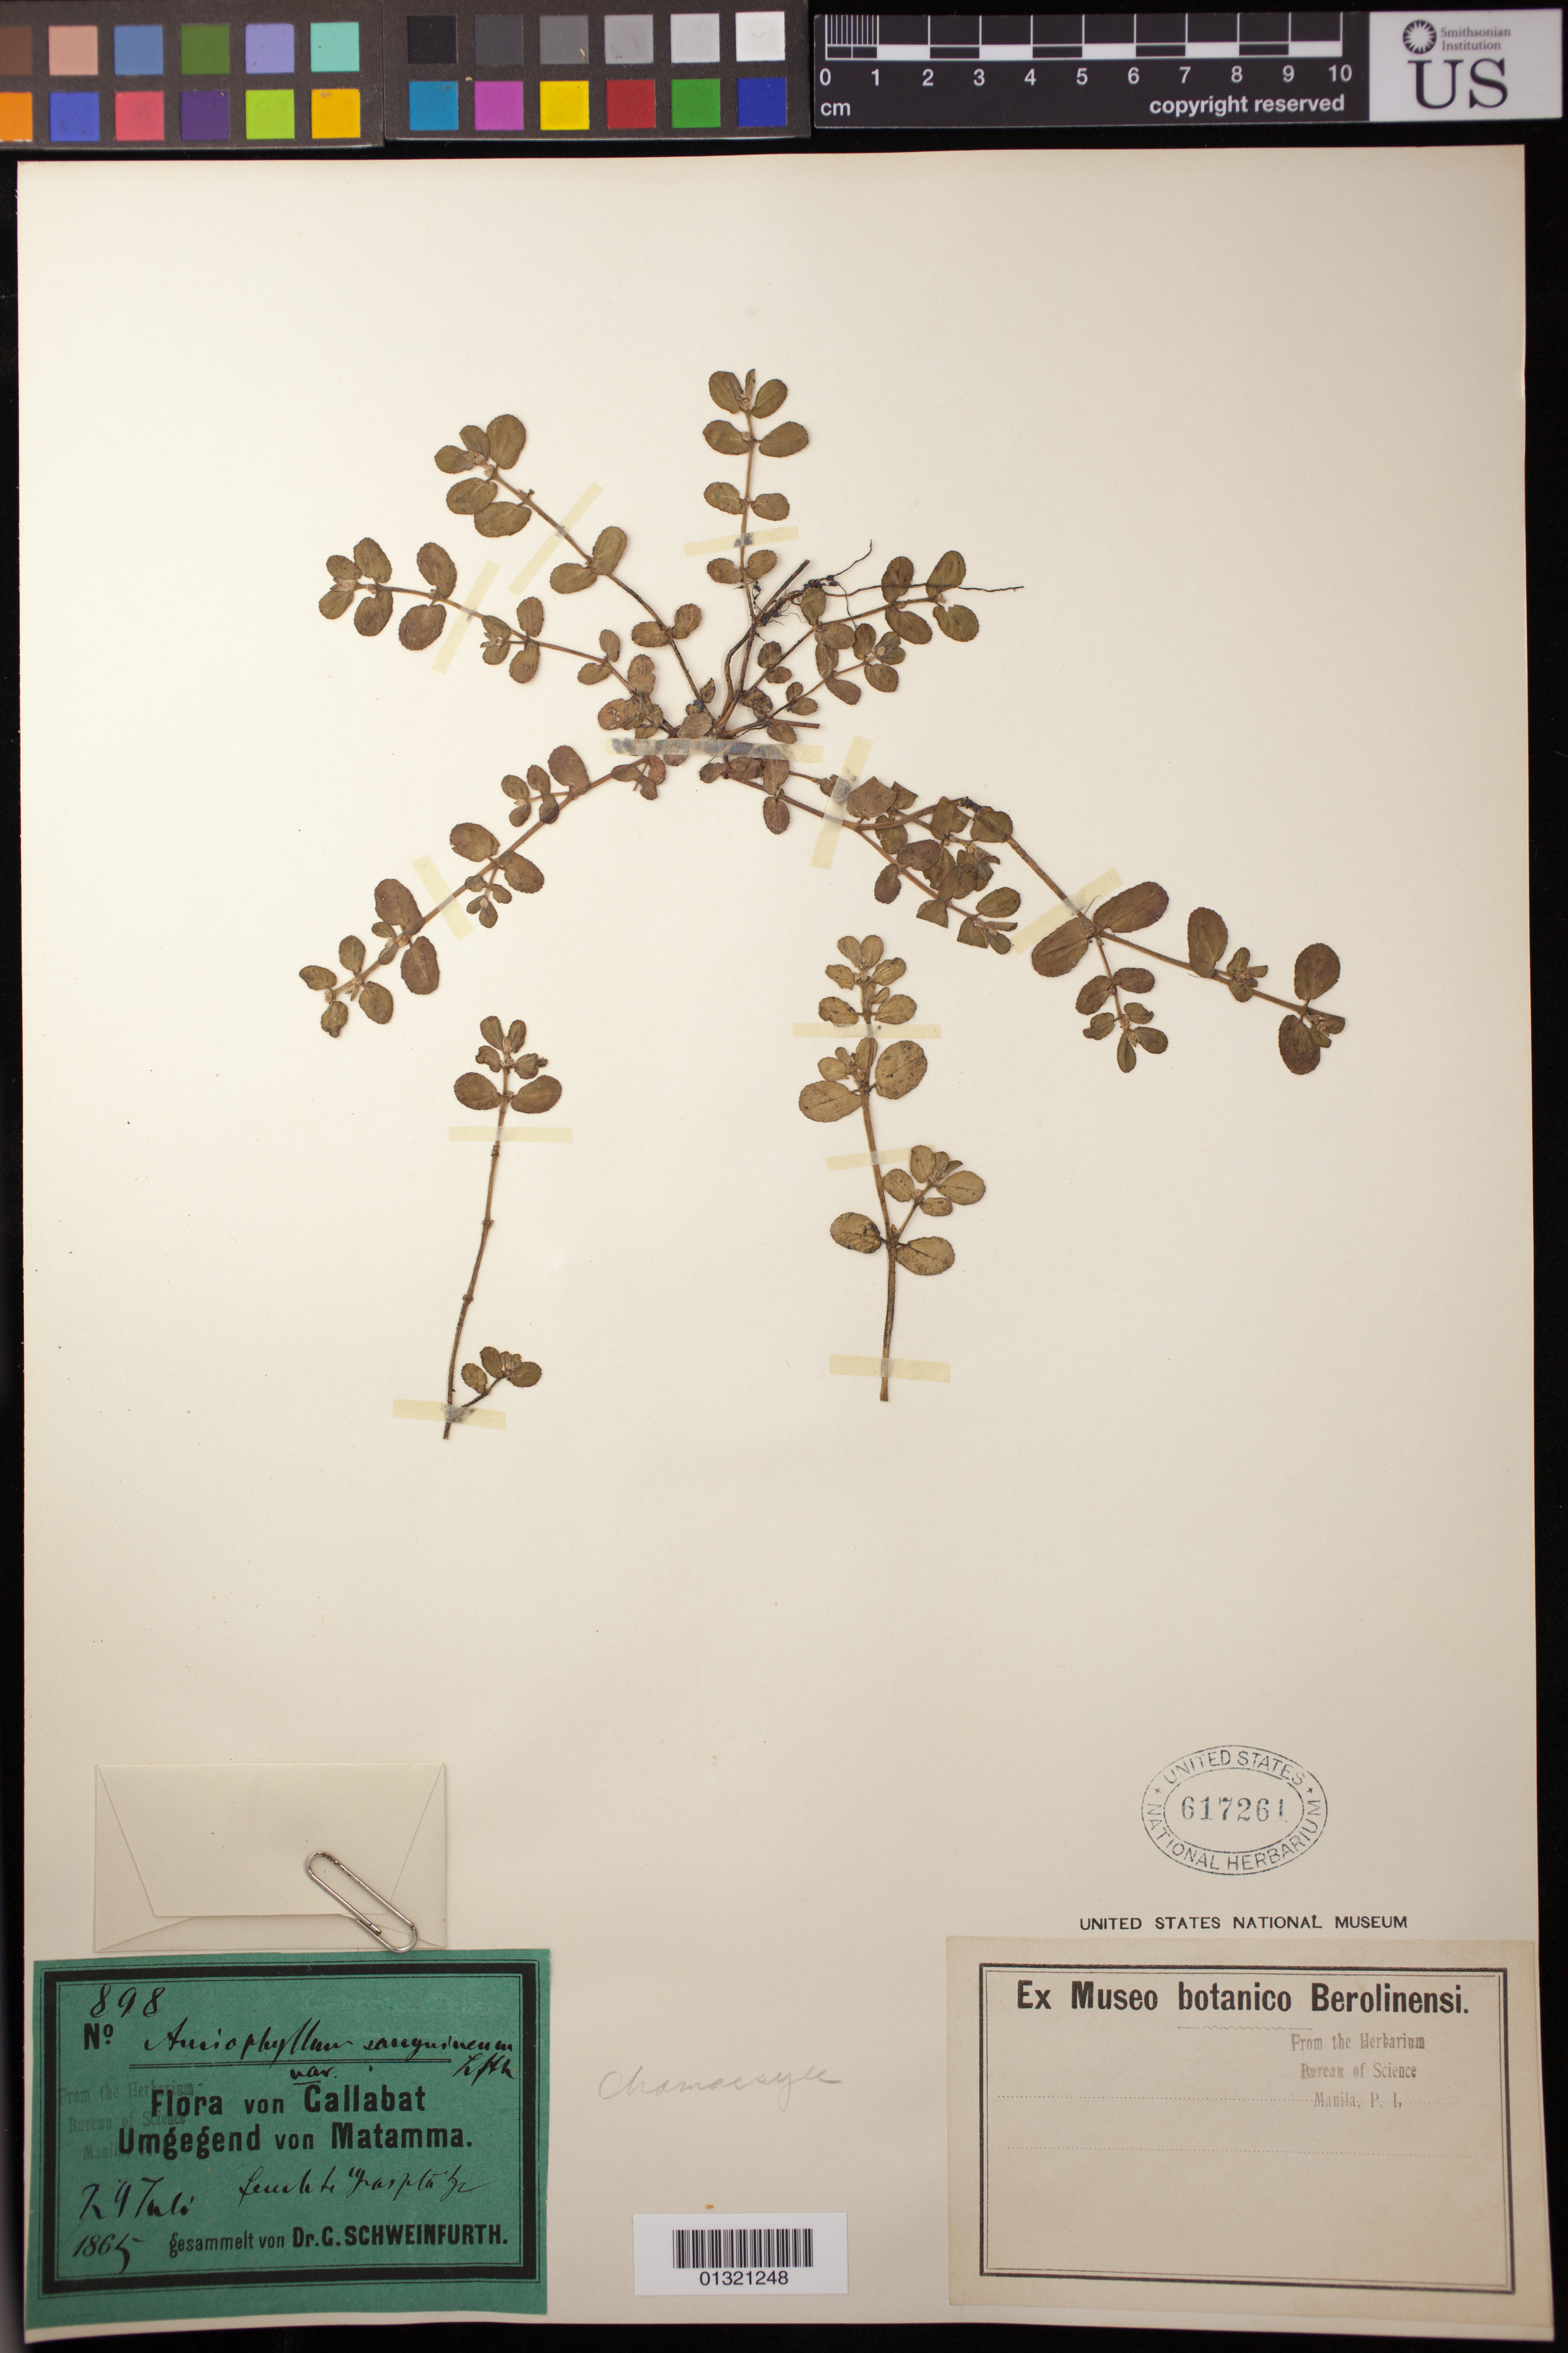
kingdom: Plantae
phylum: Tracheophyta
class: Magnoliopsida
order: Malpighiales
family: Euphorbiaceae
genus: Euphorbia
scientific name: Euphorbia sp.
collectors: G. A. Schweinfurth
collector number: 898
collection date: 1865-07-29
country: Sudan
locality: Gallabat Umgegend von Matamma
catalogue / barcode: US 617261